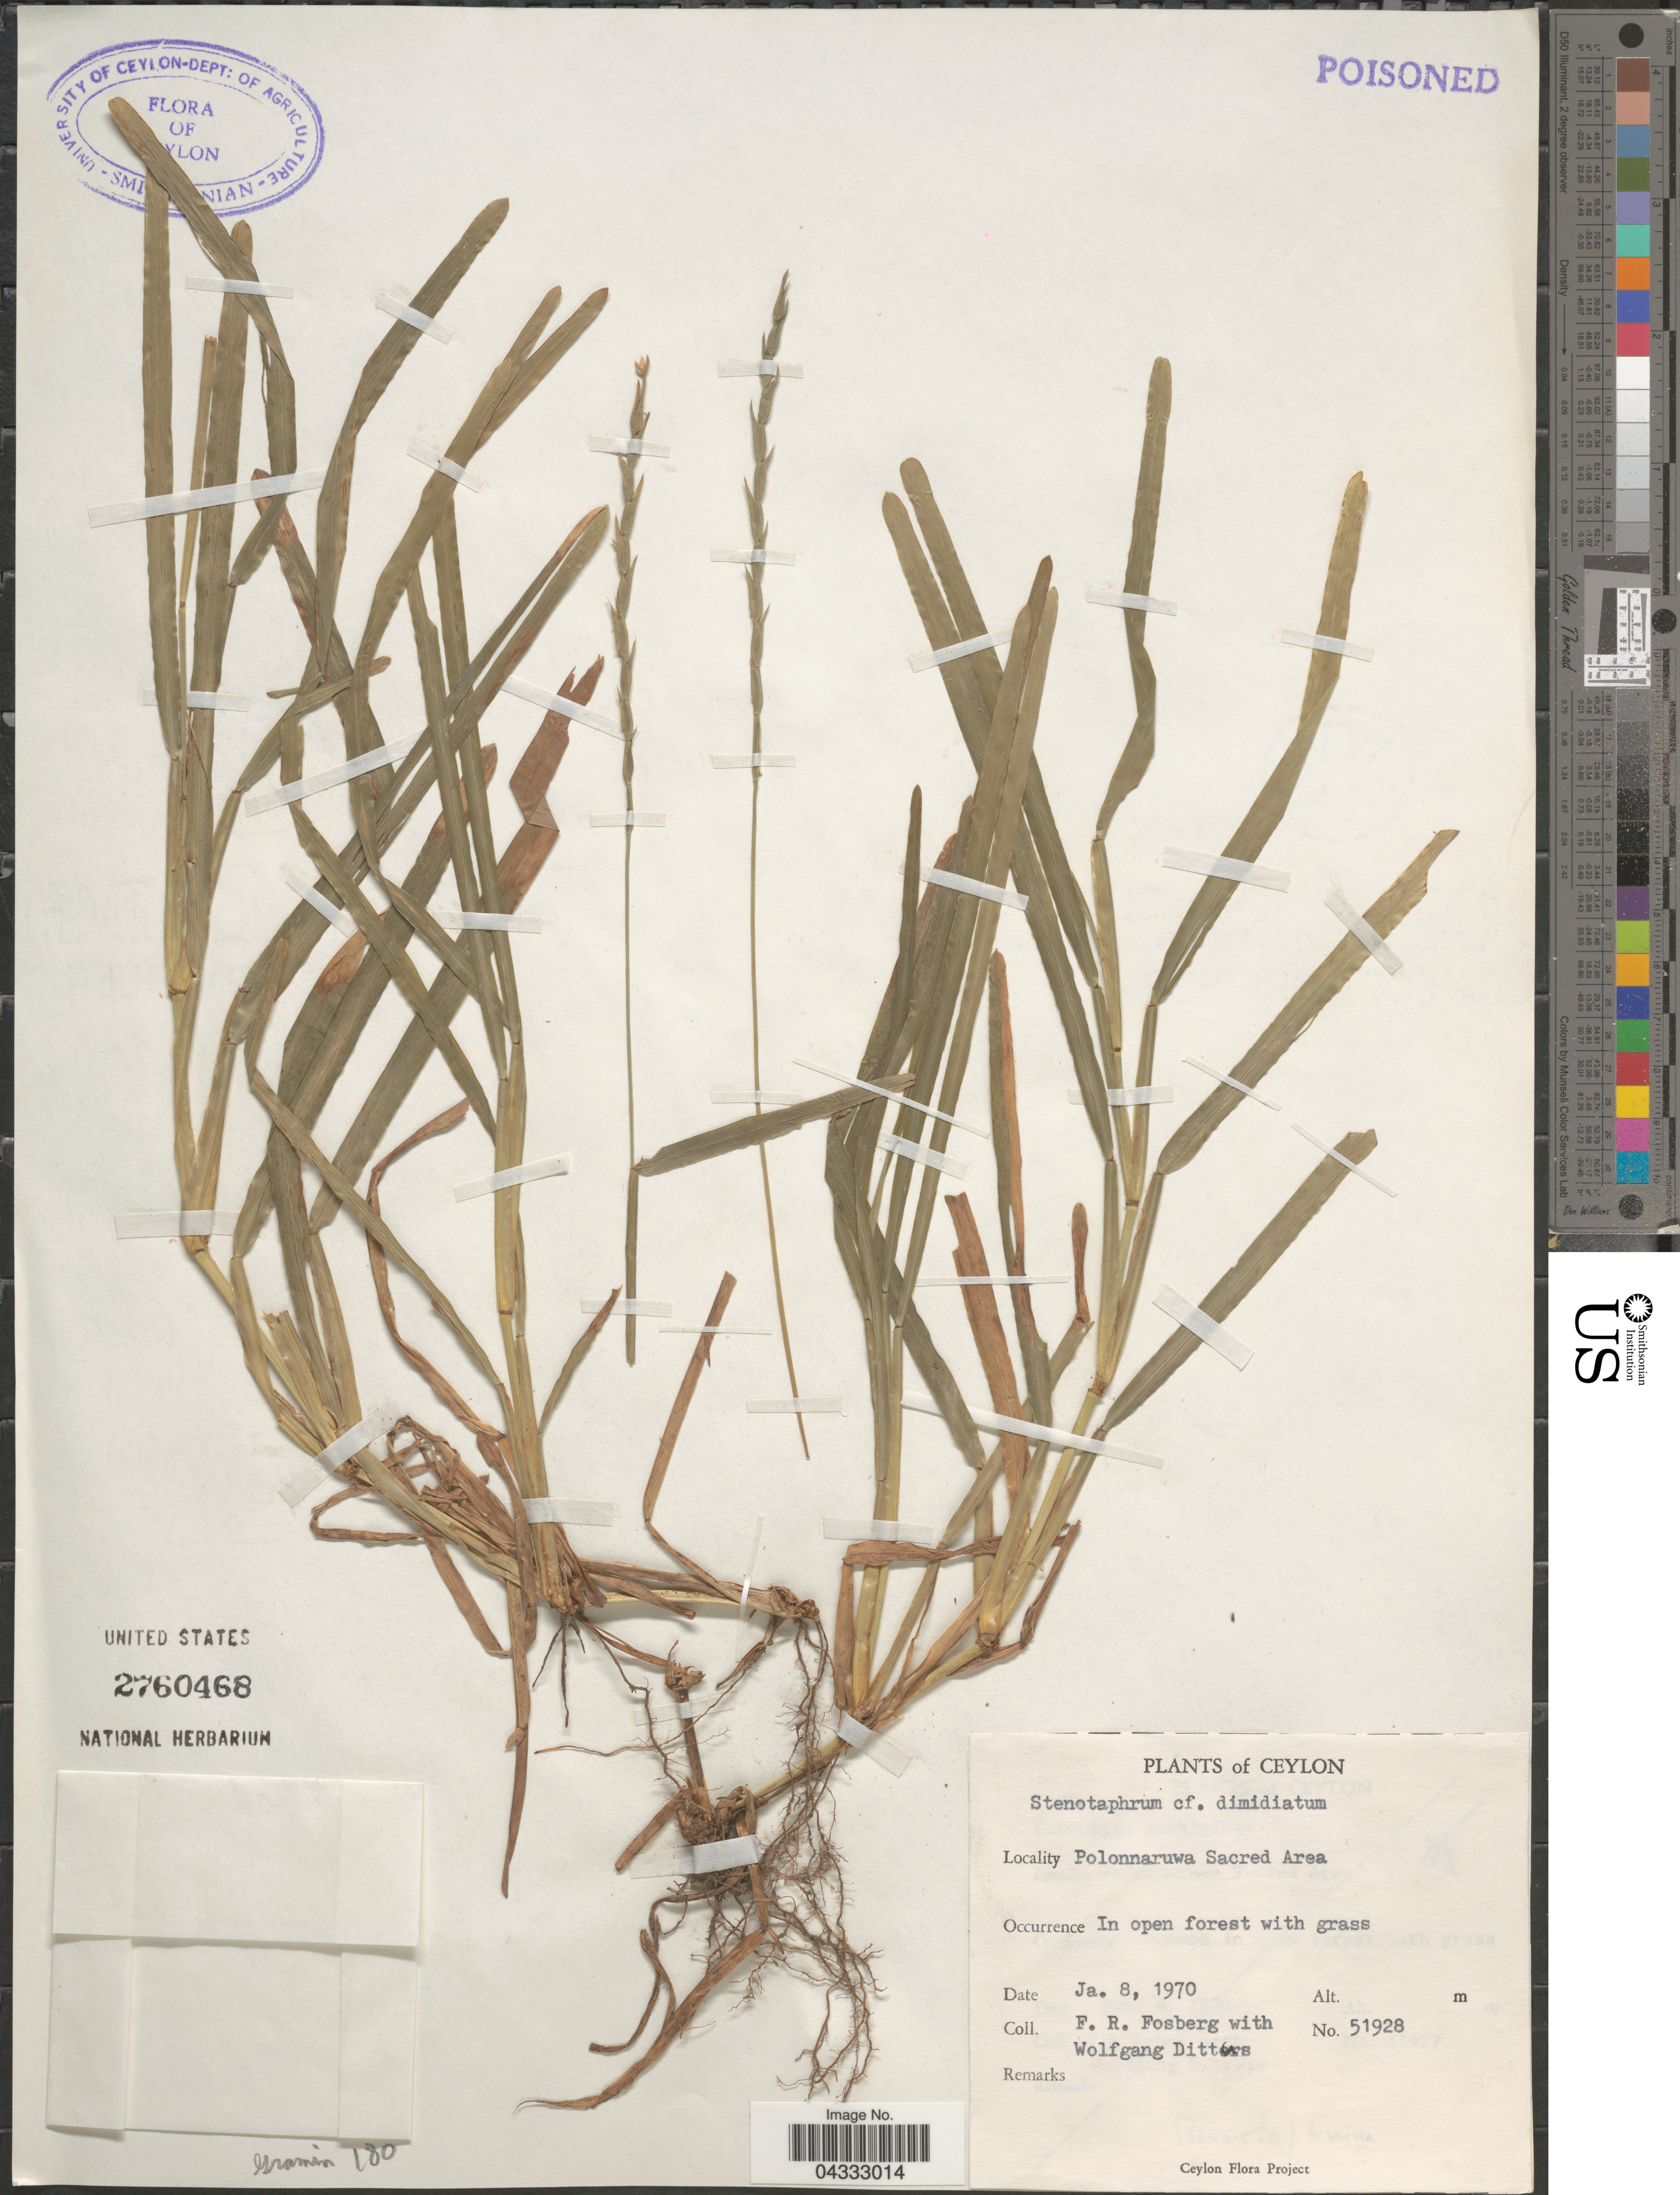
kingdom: Plantae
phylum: Tracheophyta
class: Liliopsida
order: Poales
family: Poaceae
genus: Stenotaphrum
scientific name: Stenotaphrum dimidiatum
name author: (L.) Brongn.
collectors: F. R. Fosberg & W. Dittus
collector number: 51928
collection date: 1970-01-08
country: Sri Lanka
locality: Ceylon. Polonnaruwa Sacred Area. In open forest with grass.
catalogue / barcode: US 2760468